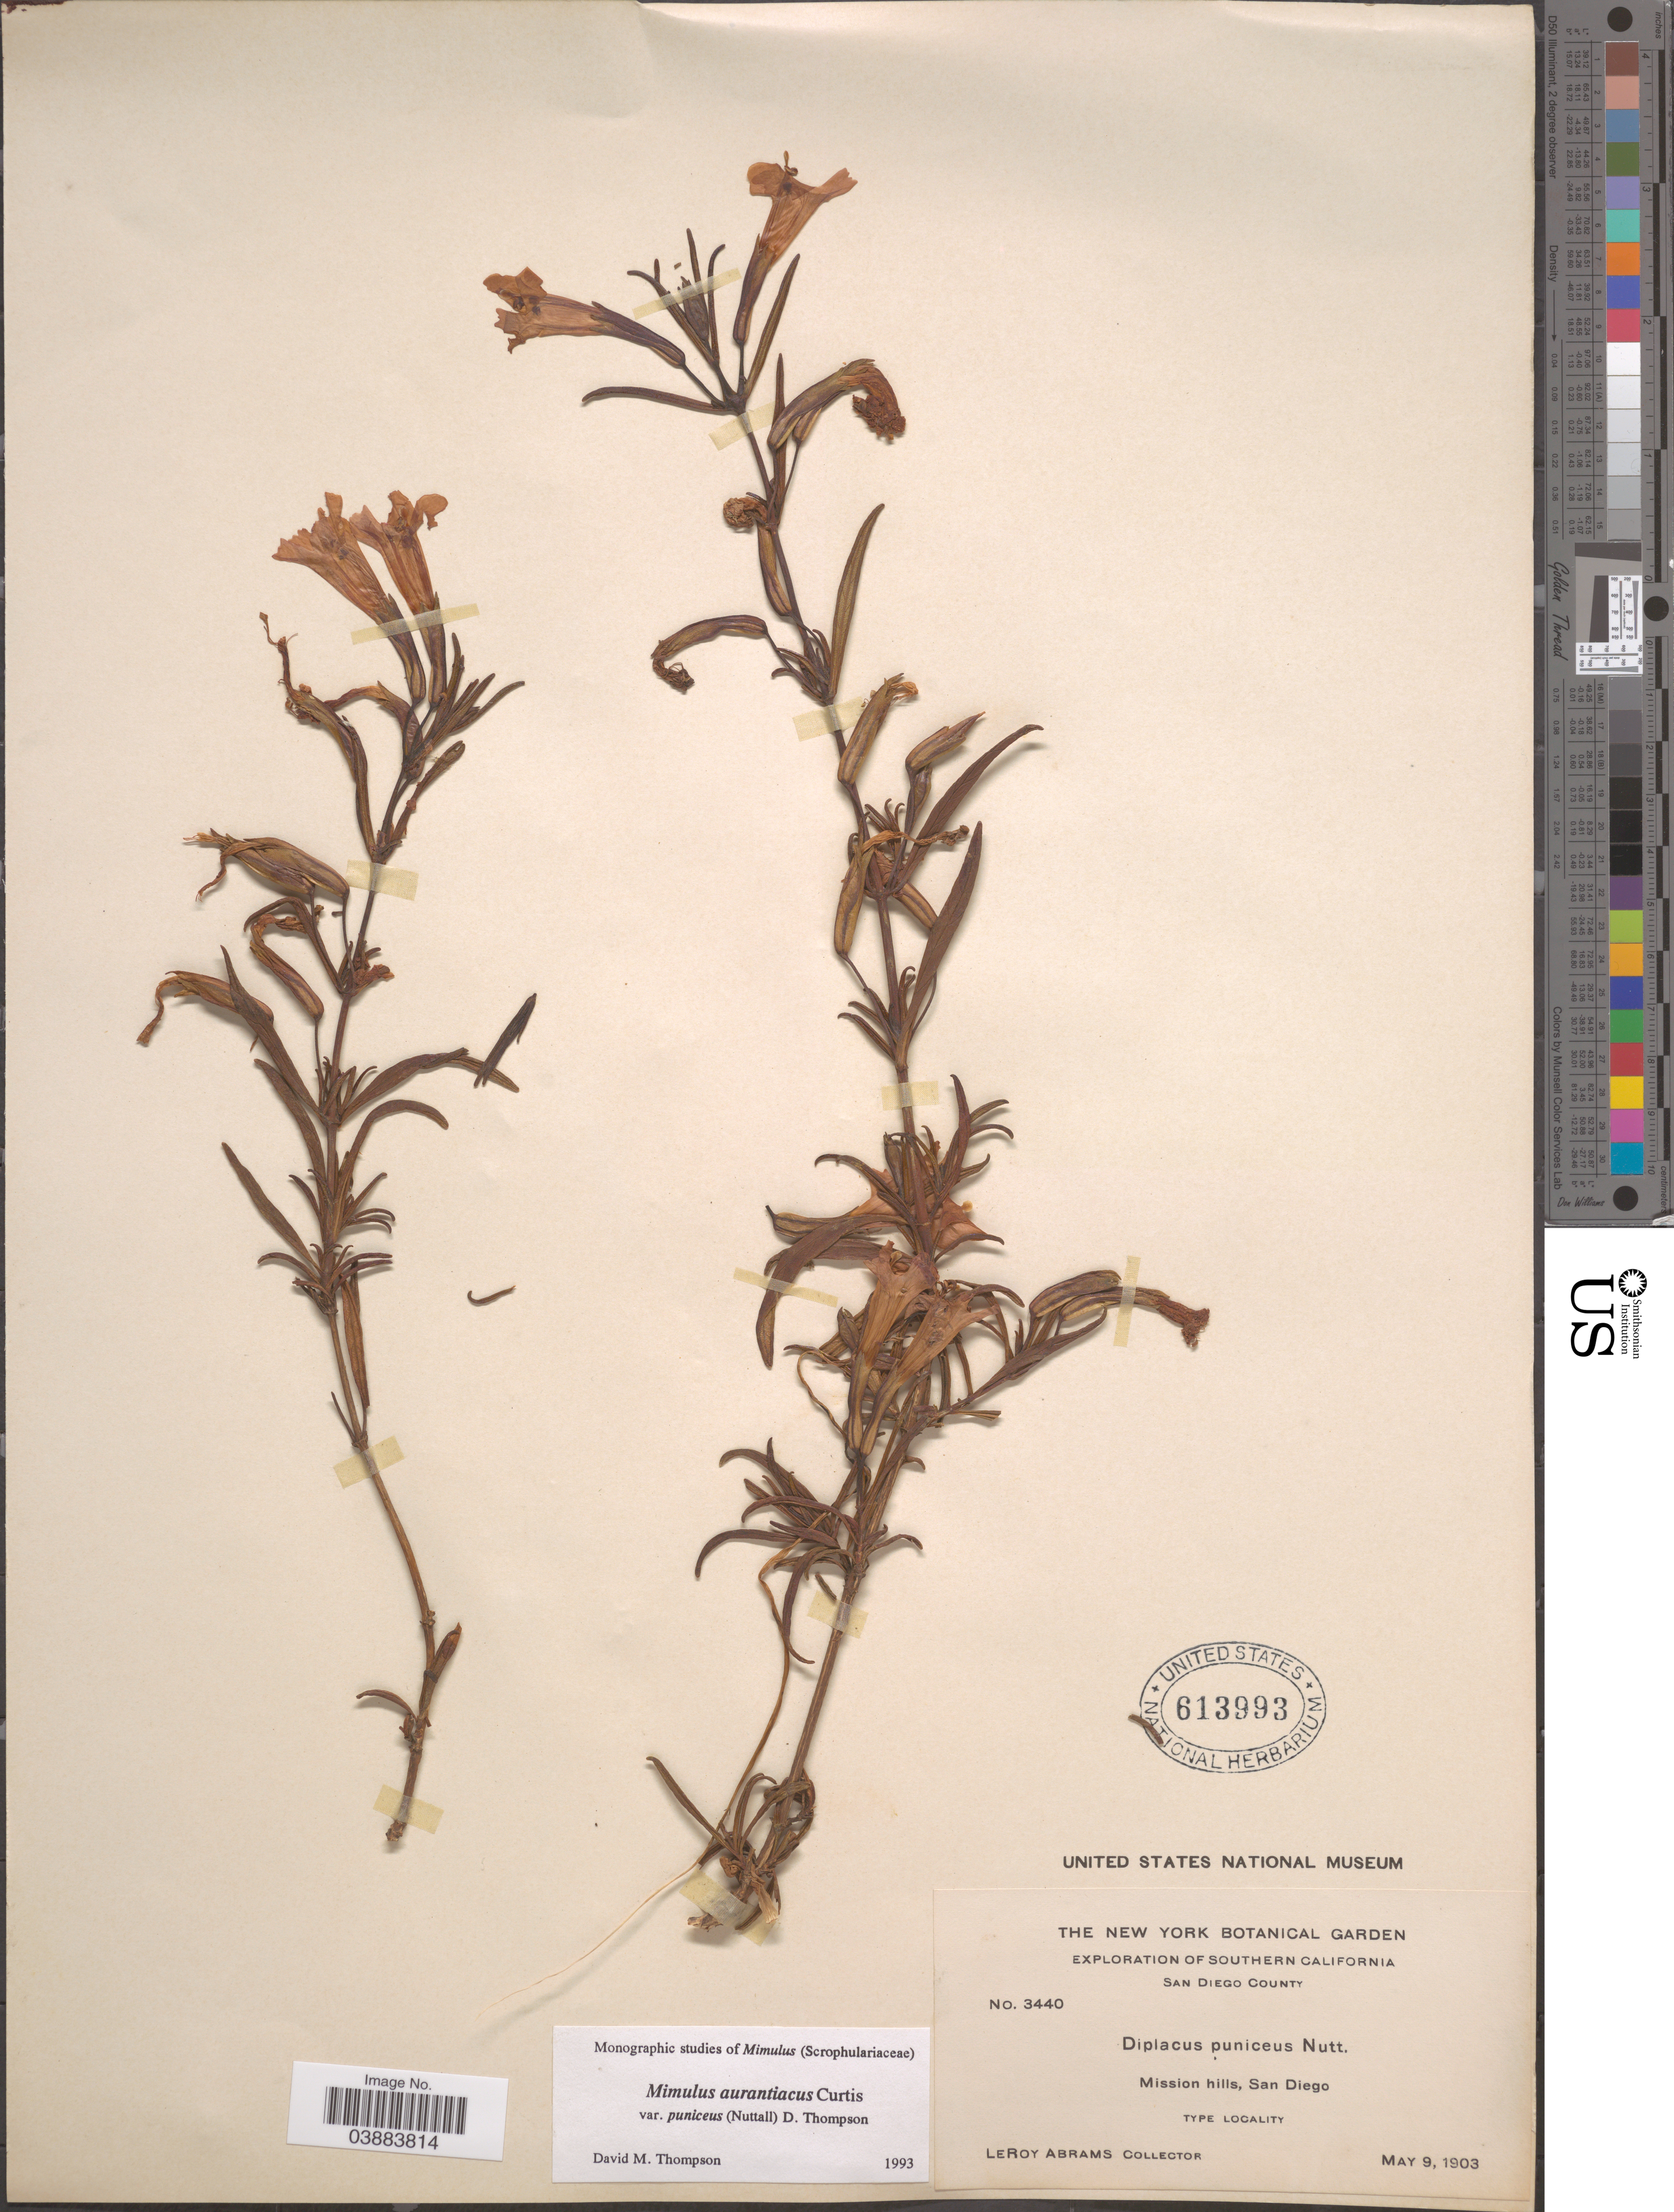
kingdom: Plantae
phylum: Tracheophyta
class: Magnoliopsida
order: Lamiales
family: Phrymaceae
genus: Diplacus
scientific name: Diplacus aurantiacus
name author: (Curtis) Jeps.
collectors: L. Abrams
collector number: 3440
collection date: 1903-05-09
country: United States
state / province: California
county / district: San Diego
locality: Southern California. San Diego County. Mission hills, San Diego.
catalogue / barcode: US 613993